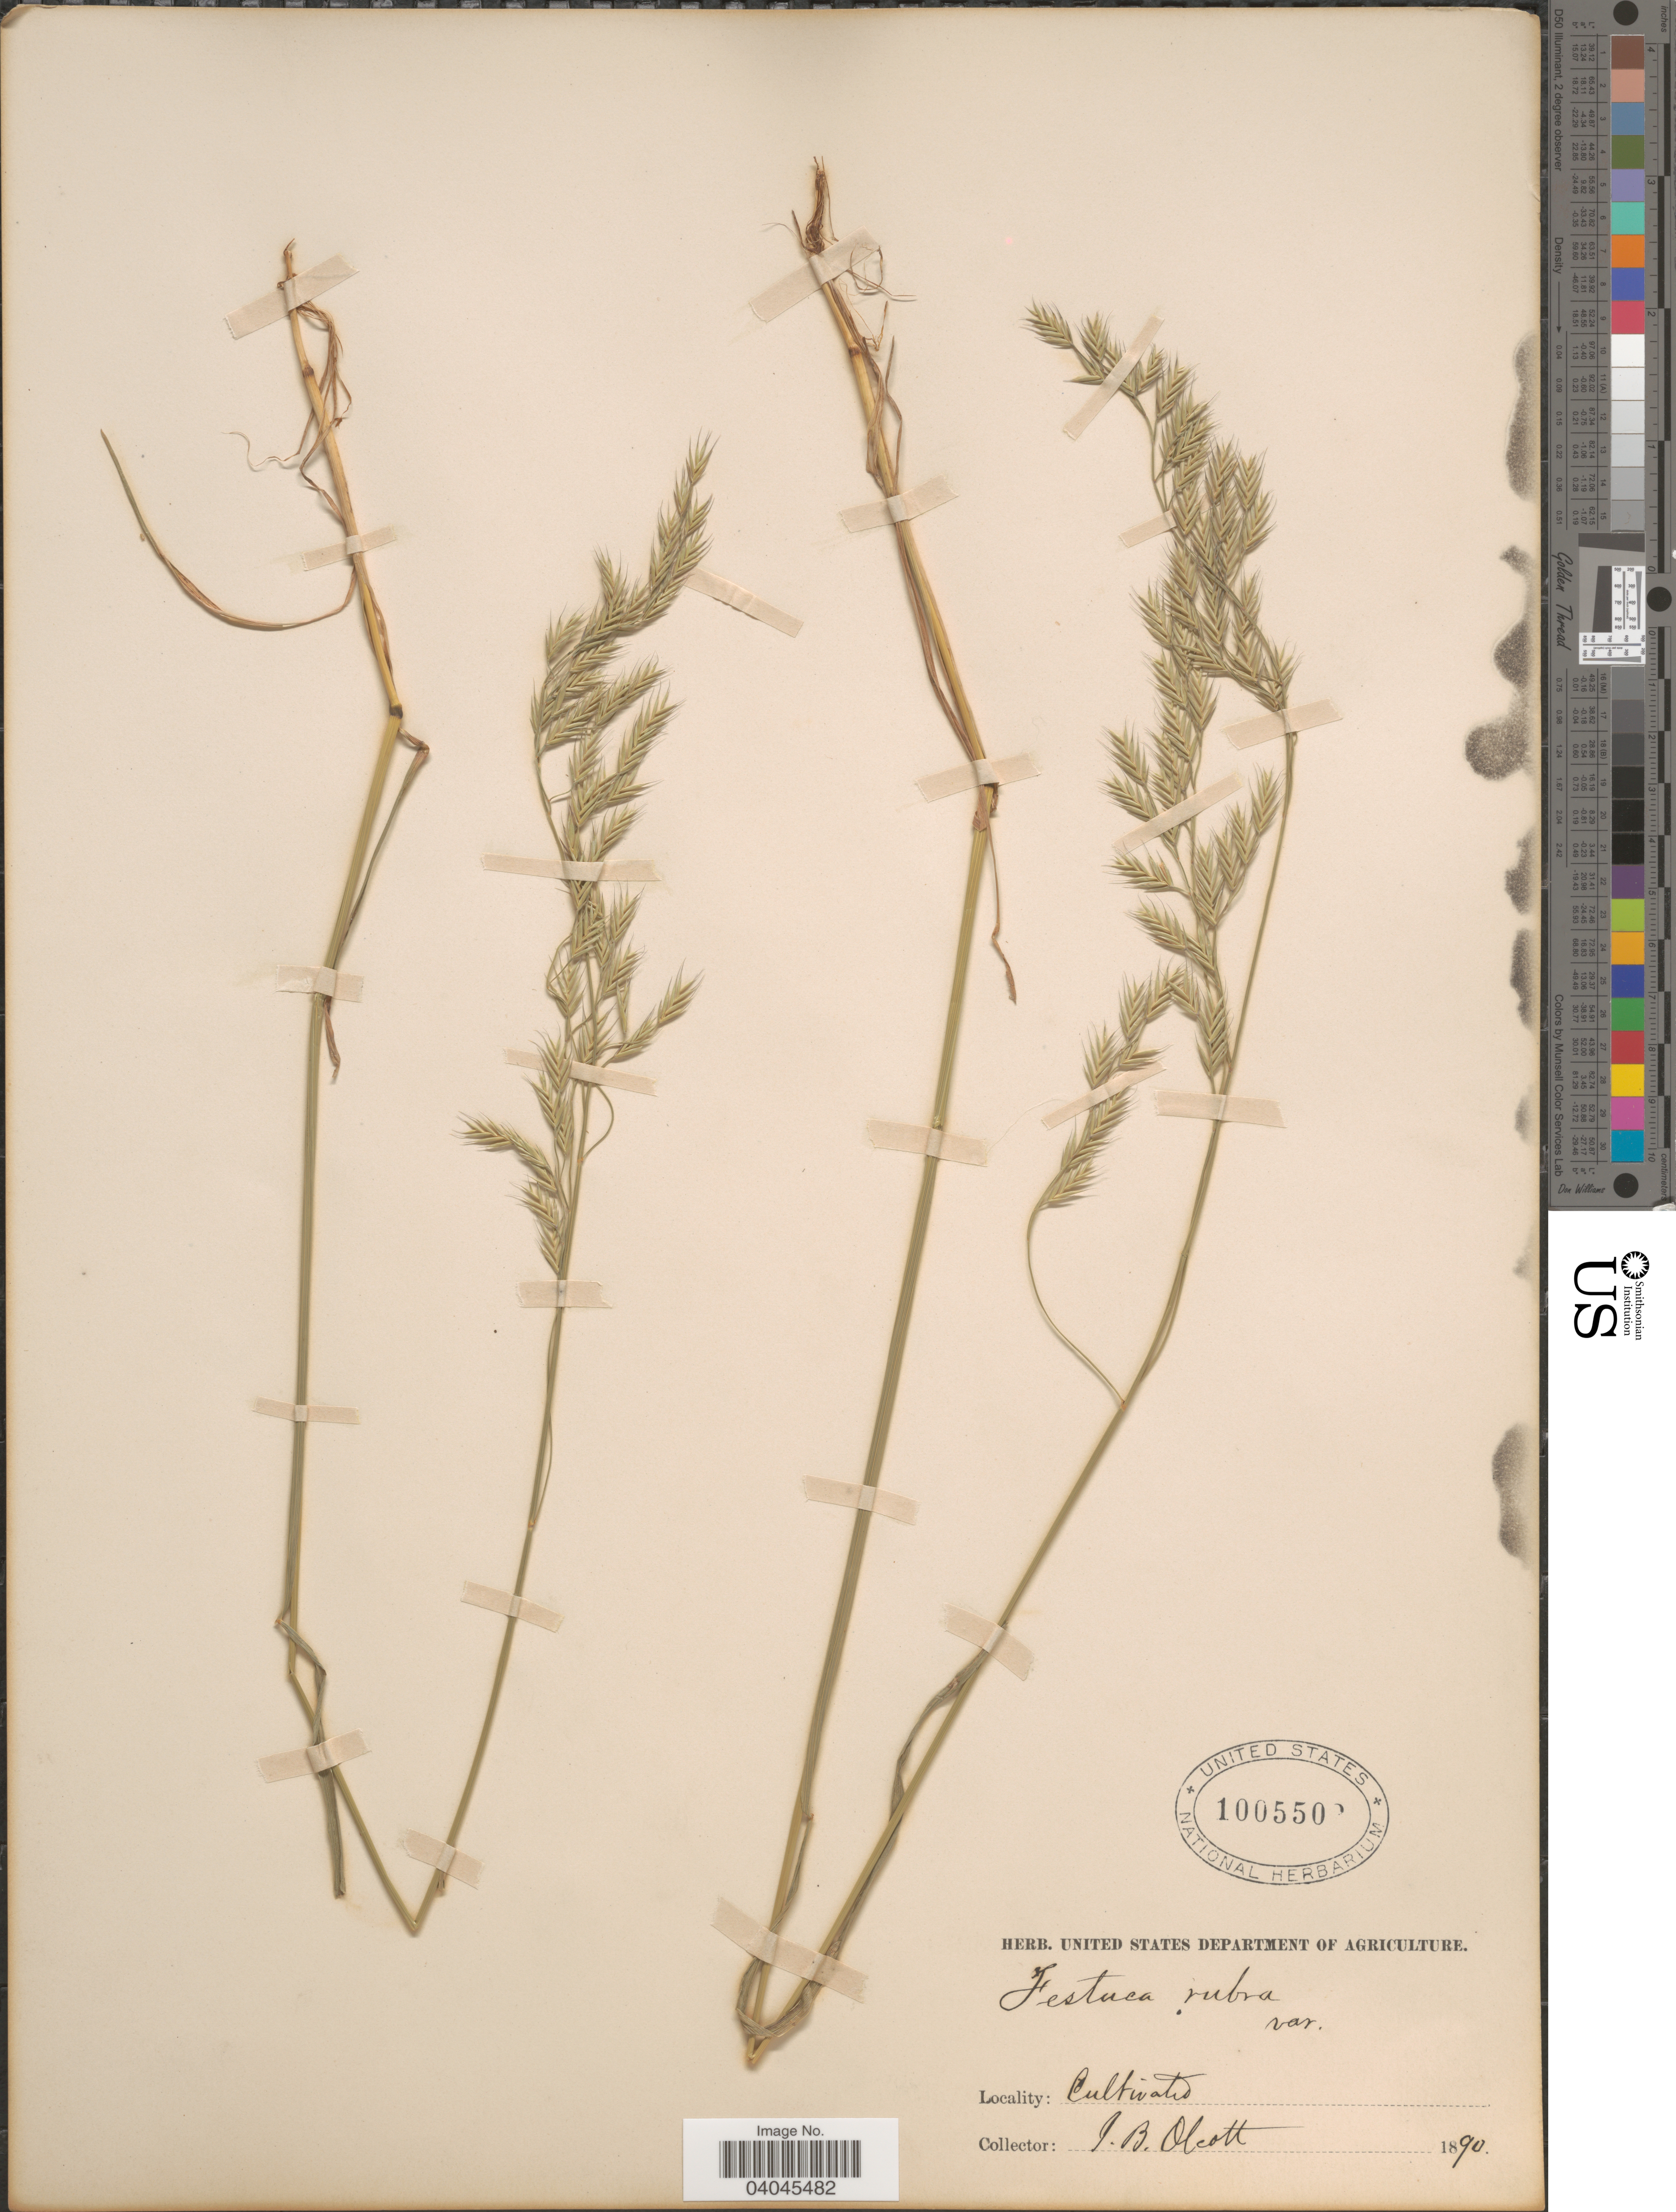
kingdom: Plantae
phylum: Tracheophyta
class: Liliopsida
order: Poales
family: Poaceae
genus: Festuca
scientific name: Festuca rubra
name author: L.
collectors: J. Olcott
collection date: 1890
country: United States